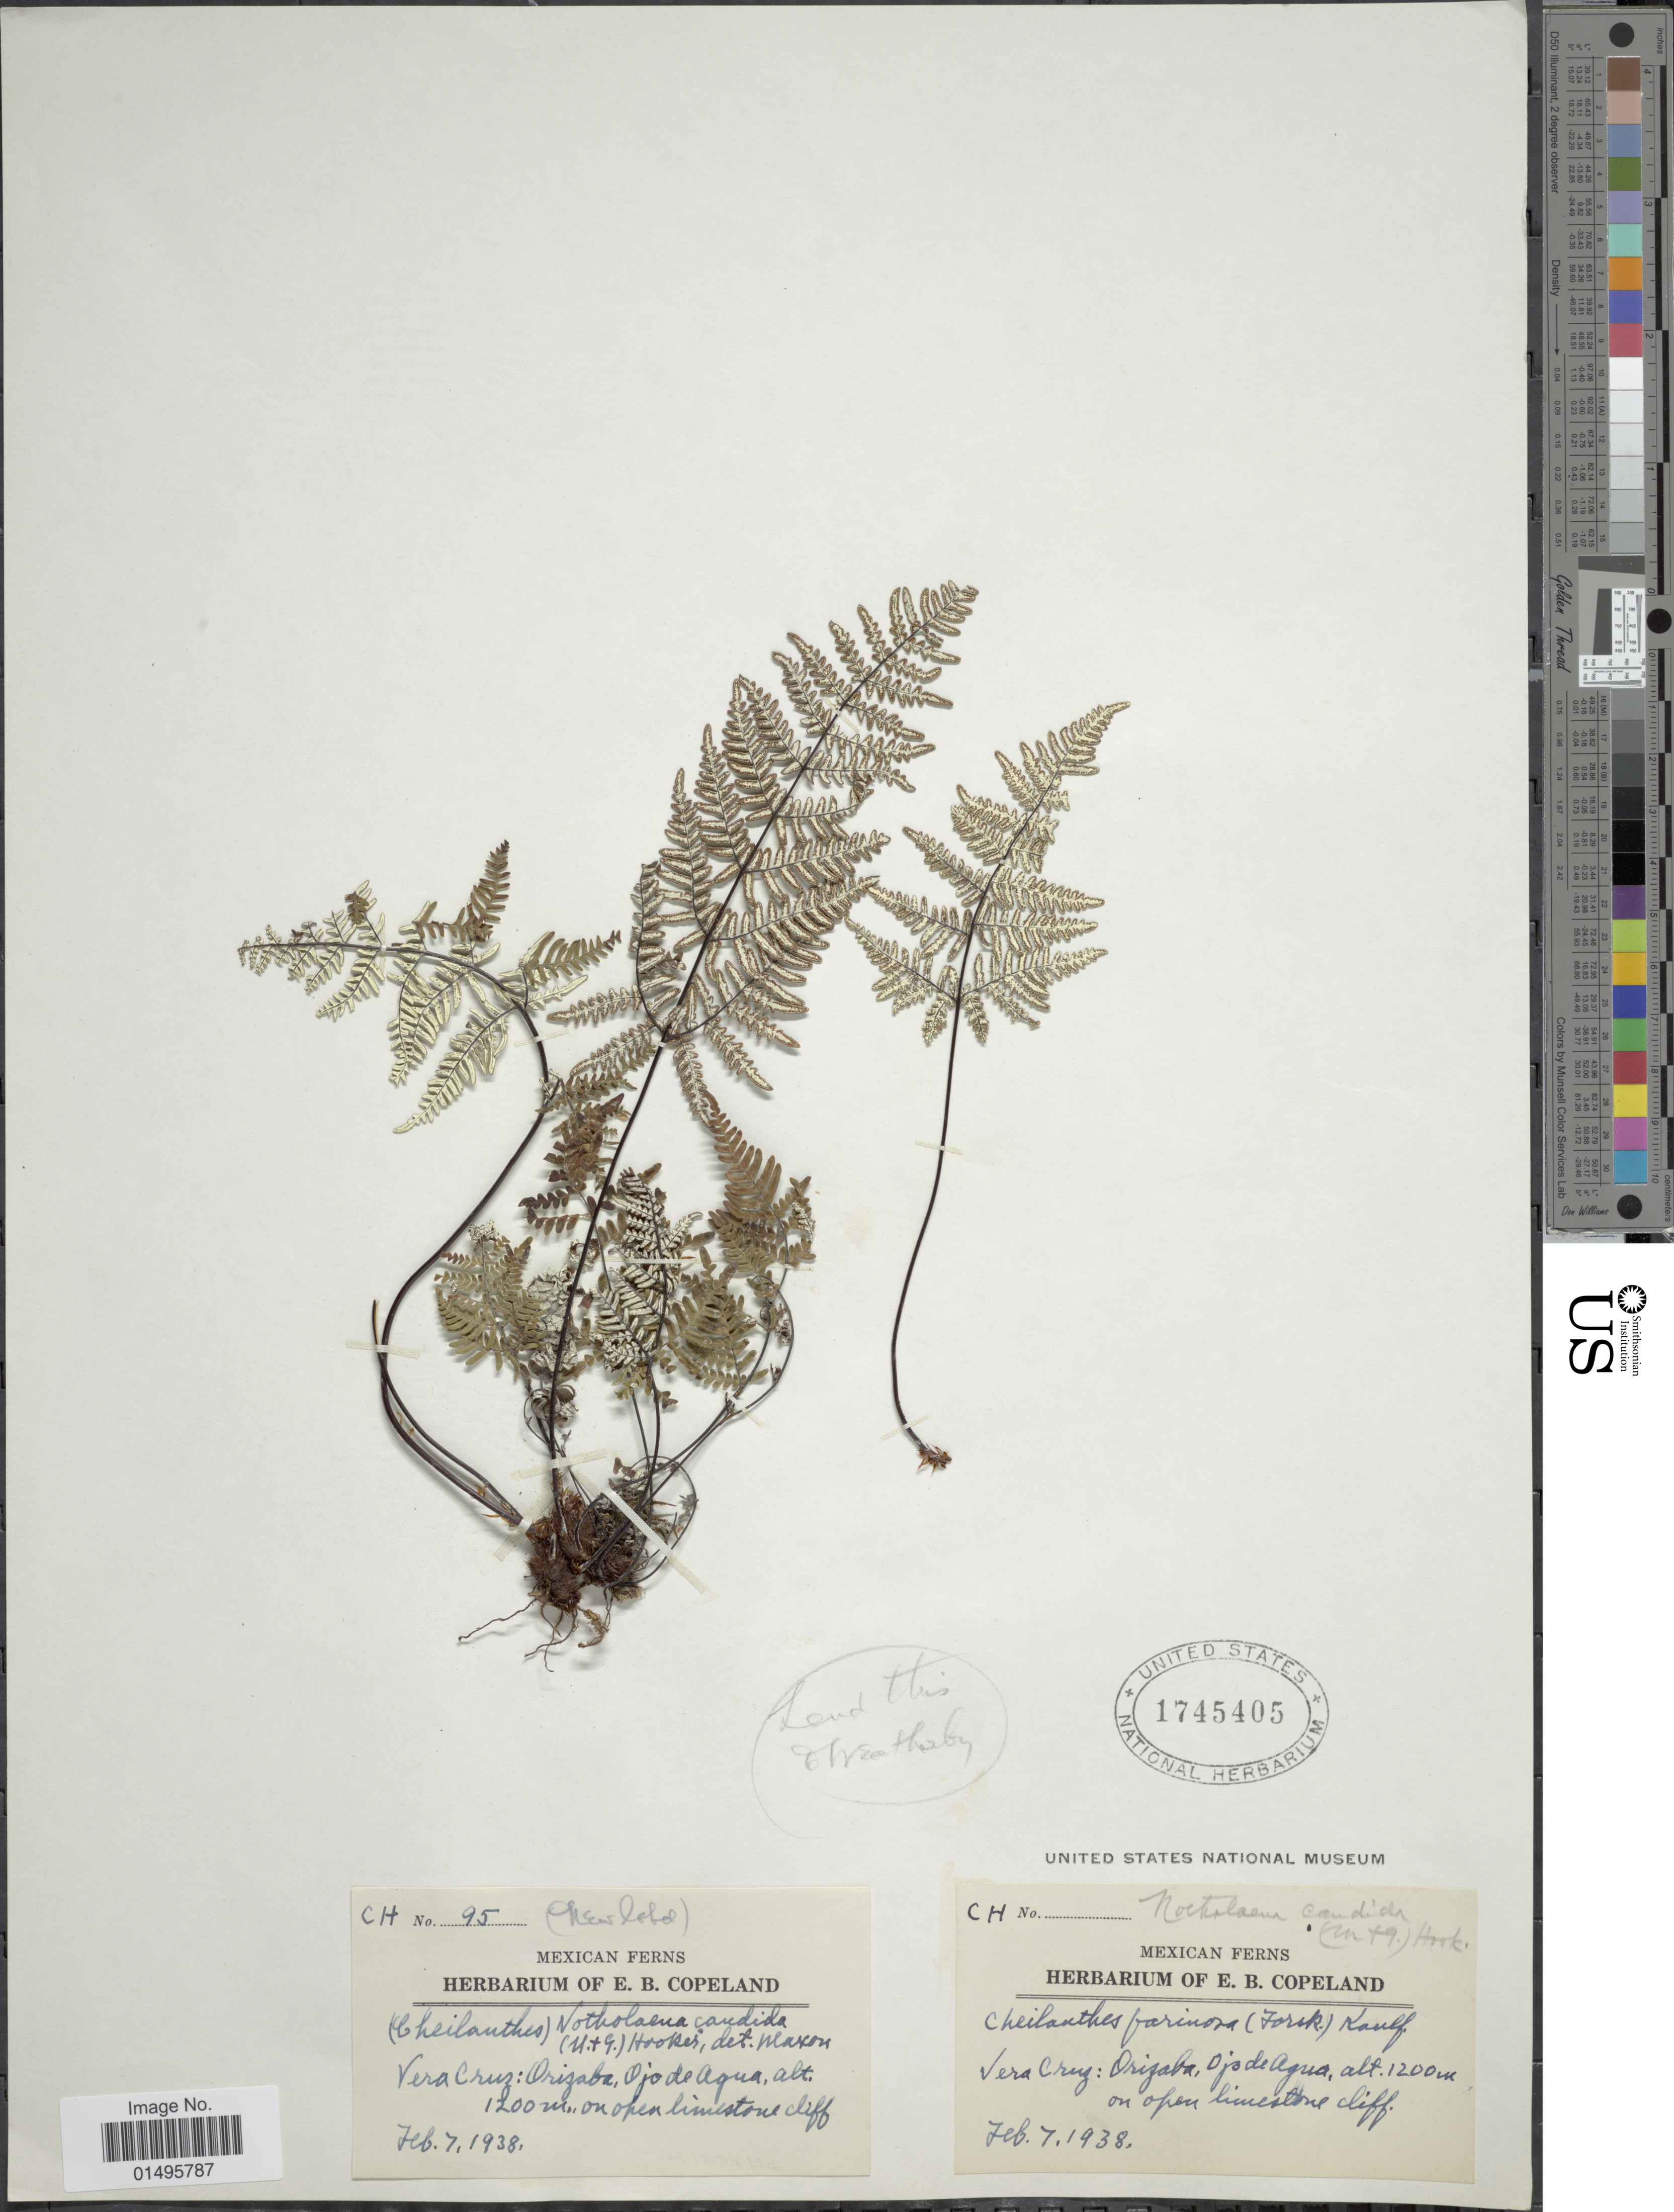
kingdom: Plantae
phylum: Tracheophyta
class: Polypodiopsida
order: Polypodiales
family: Pteridaceae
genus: Notholaena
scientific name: Notholaena candida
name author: (M. Martens) Hook.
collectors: E. B. Copeland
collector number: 95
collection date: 1938-02-07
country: Mexico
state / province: Veracruz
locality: Orizaba, ojo de Agua, on open limestone cliff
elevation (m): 1200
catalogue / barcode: US 1745405